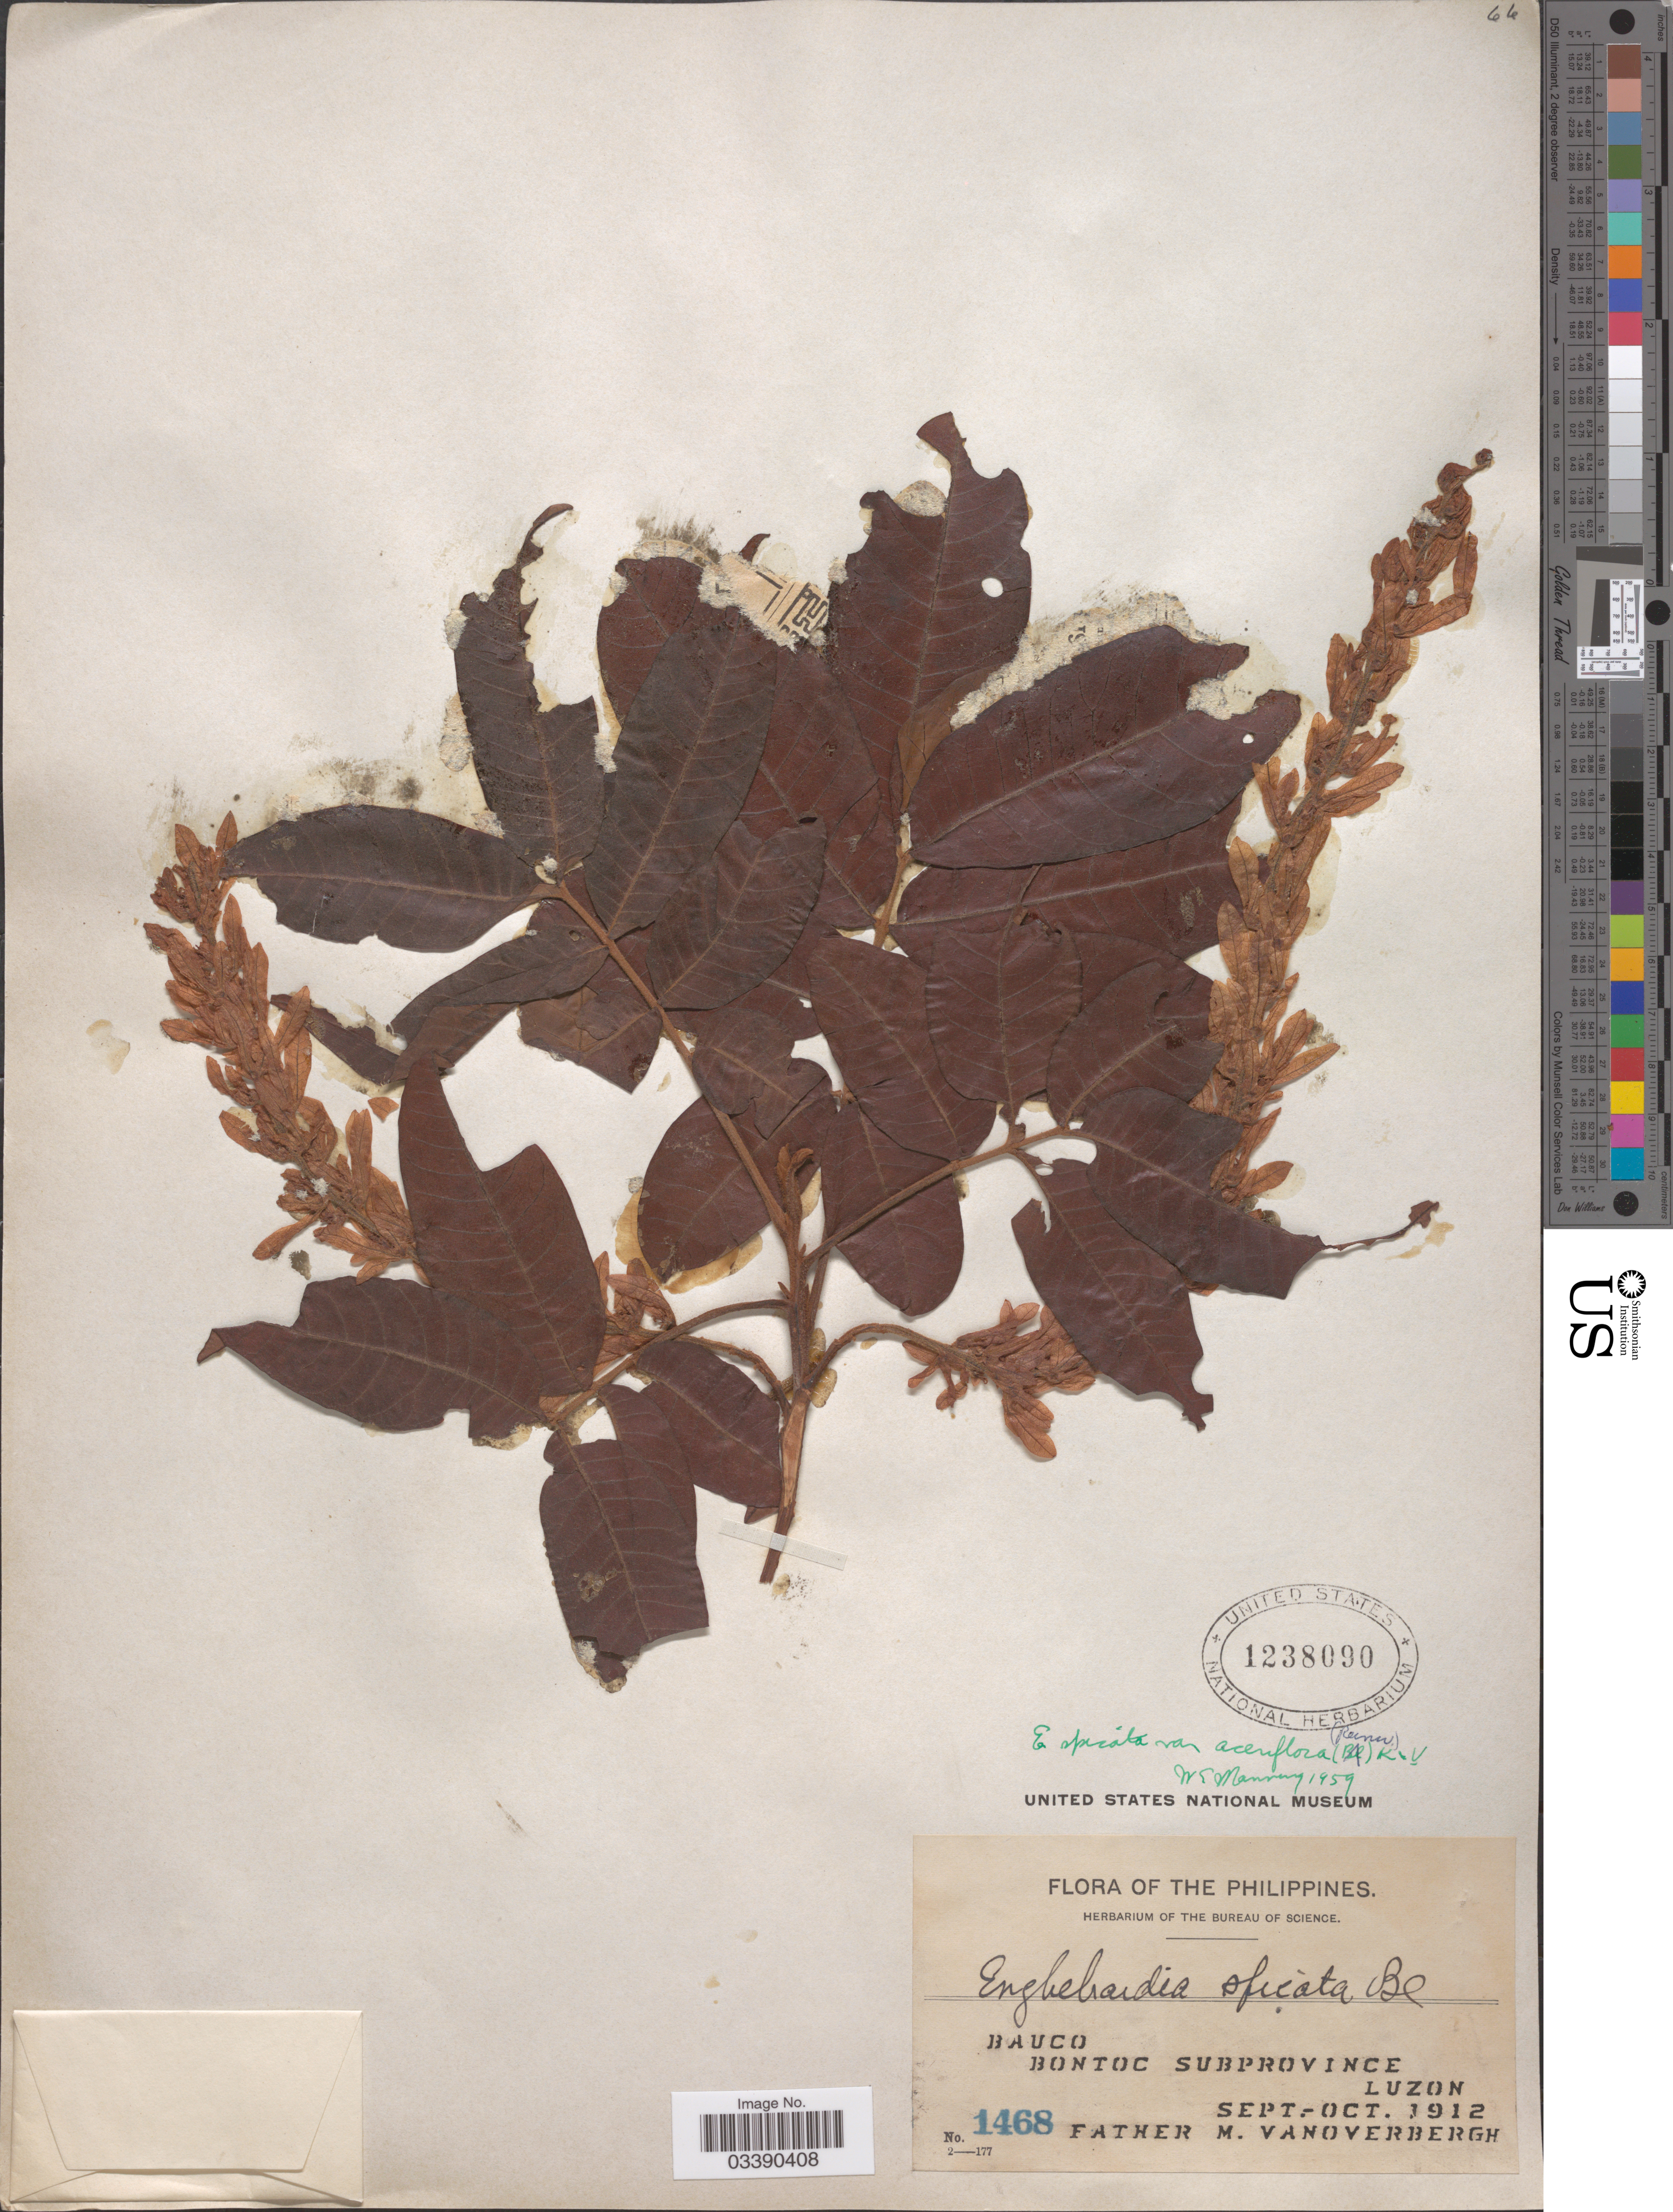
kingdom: Plantae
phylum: Tracheophyta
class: Magnoliopsida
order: Fagales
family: Juglandaceae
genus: Engelhardia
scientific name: Engelhardia spicata var. aceriflora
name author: (Reinw.) Koord. & Valeton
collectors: F. Vanoverbergh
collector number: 1468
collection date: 1912-09/1912-10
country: Philippines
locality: Bauco. Bontoc Subprovince. Luzon.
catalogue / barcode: US 1238090